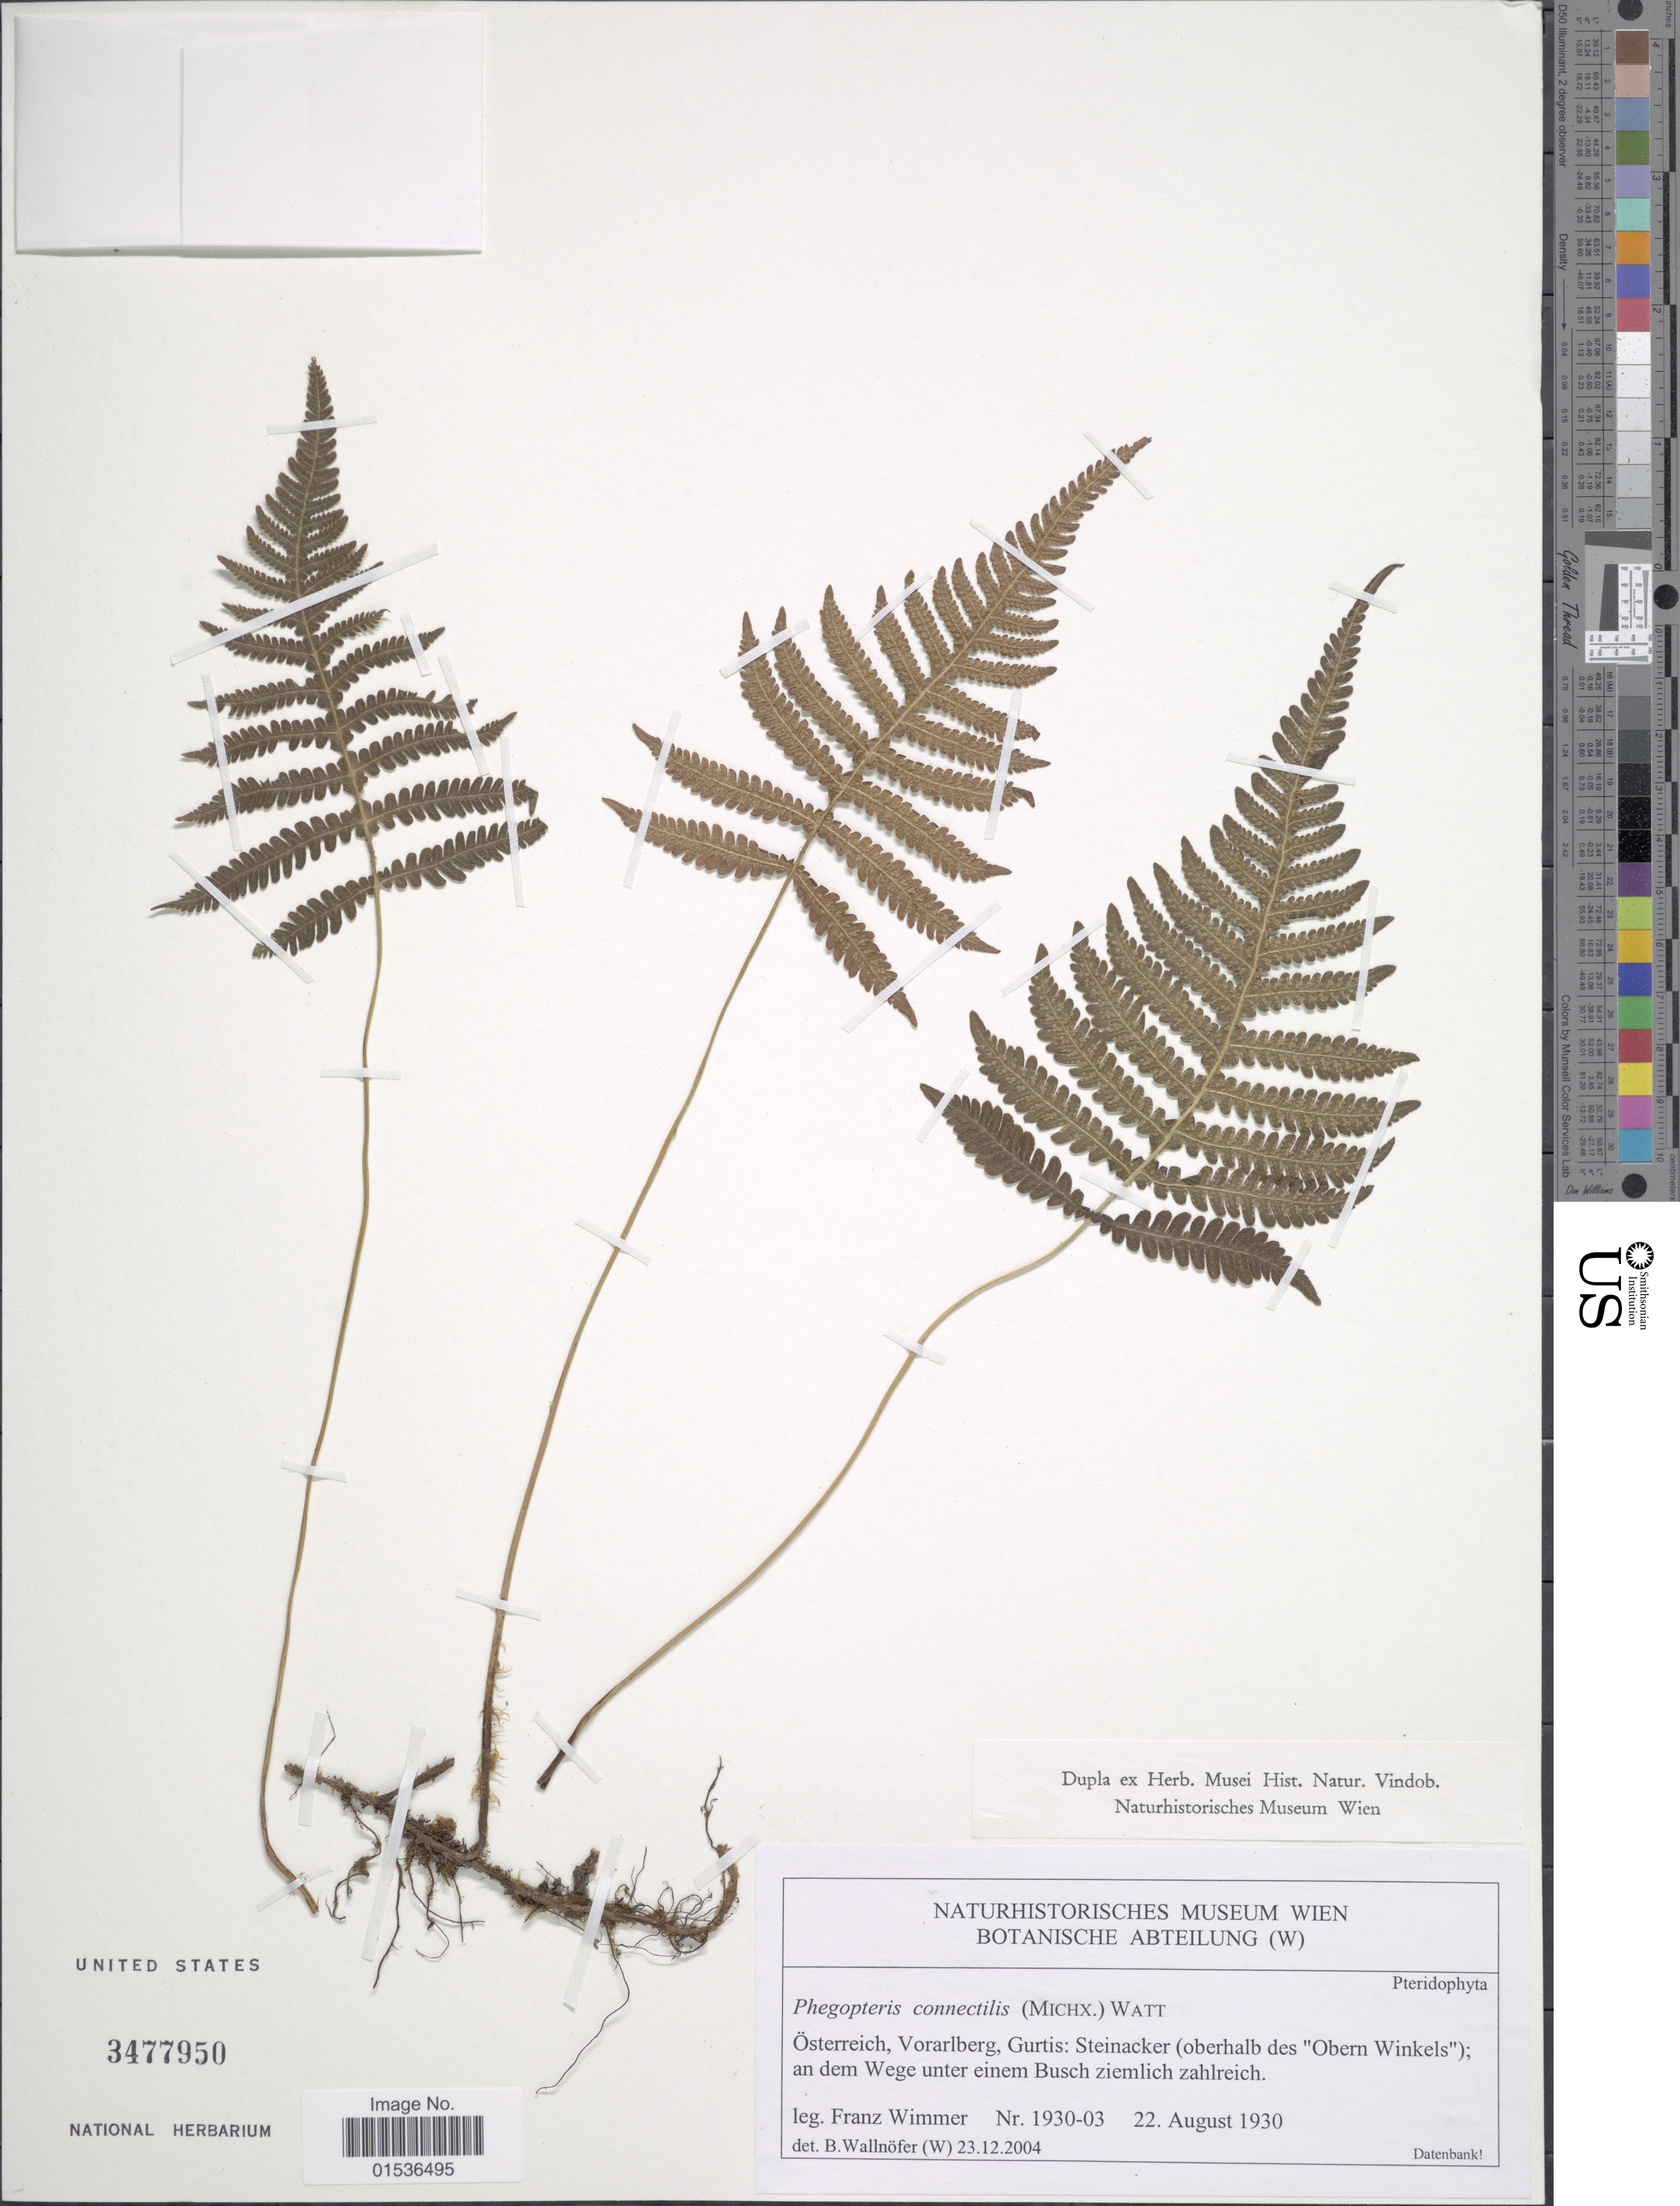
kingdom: Plantae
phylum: Tracheophyta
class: Polypodiopsida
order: Polypodiales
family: Thelypteridaceae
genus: Phegopteris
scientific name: Phegopteris connectilis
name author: (Michx.) Watt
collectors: F. E. Wimmer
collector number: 1930-03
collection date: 1930-08-22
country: Austria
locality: Osterreich, Vorarlberg, Gurtis: Steinacker (oberhalb des "Obern Winkels") an dem Wege unter einem Busch ziemlich zahlreich.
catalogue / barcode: US 3477950